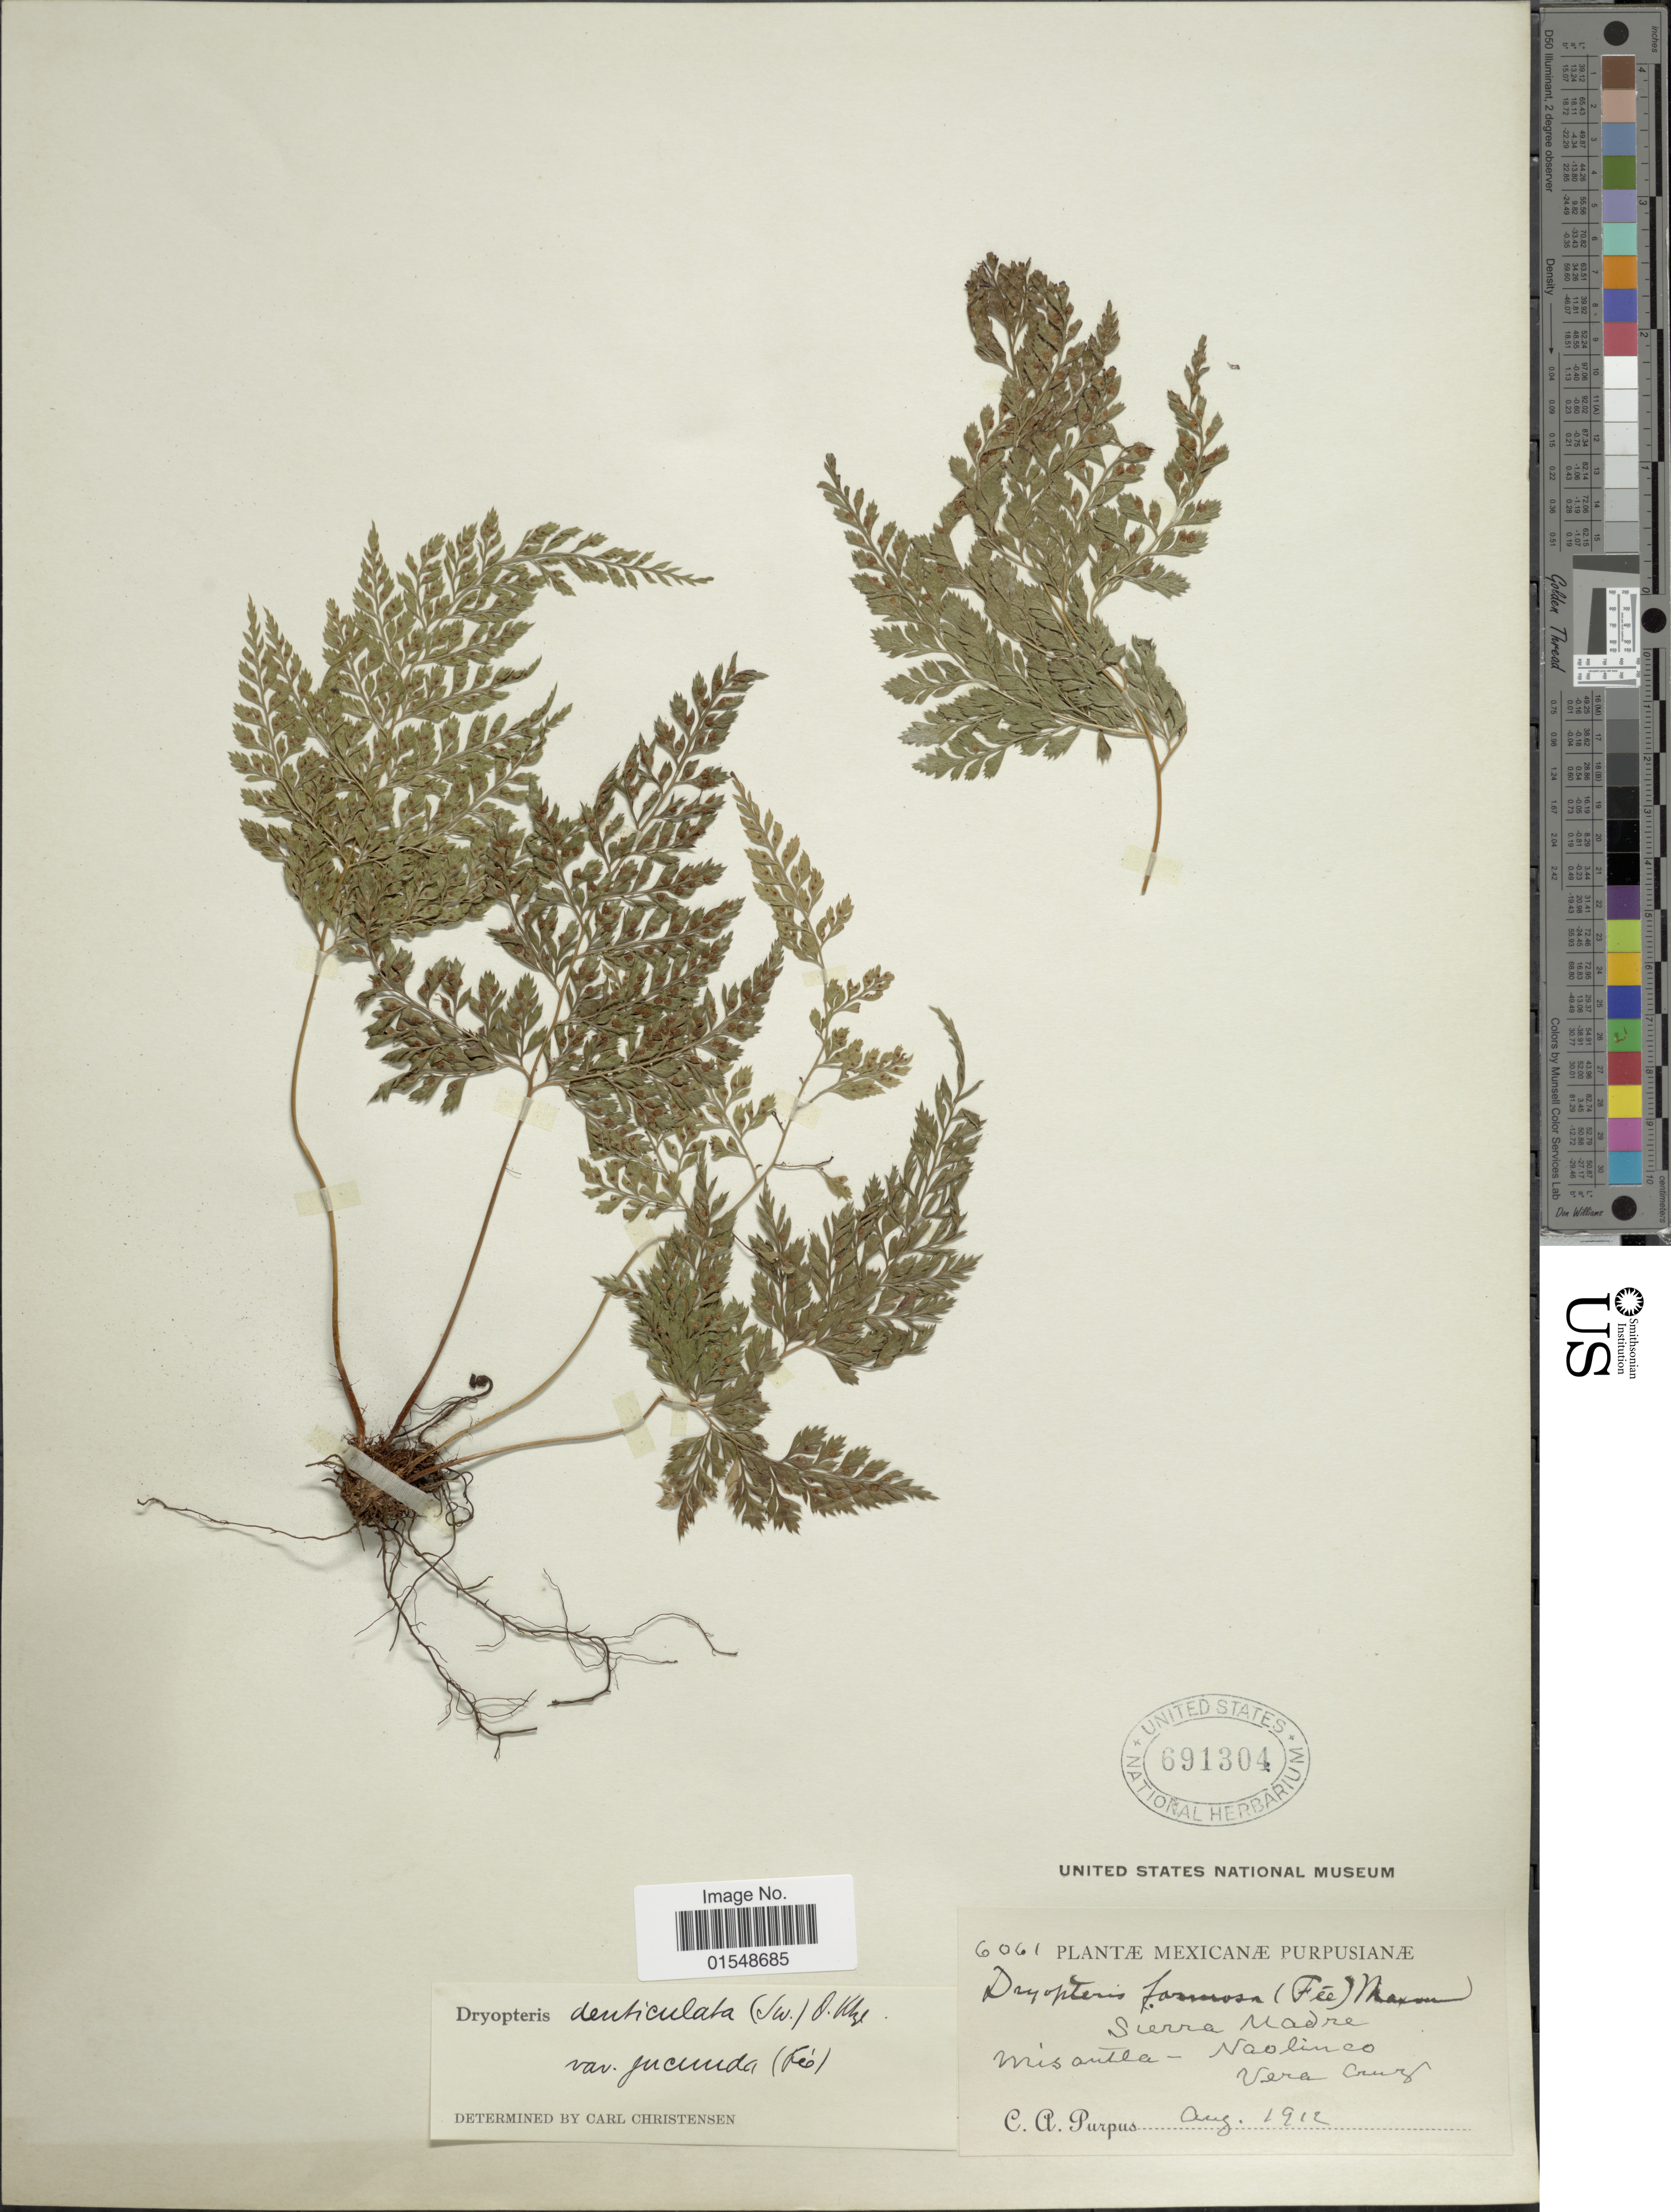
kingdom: Plantae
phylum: Tracheophyta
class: Polypodiopsida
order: Polypodiales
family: Dryopteridaceae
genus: Arachniodes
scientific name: Arachniodes denticulata var. jucunda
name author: (Fée) Lellinger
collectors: C. A. Purpus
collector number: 6061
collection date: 1912-08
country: Mexico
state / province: Veracruz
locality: Sierra Madre, Misantha, naolinco, Vera Cruz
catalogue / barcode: US 691304